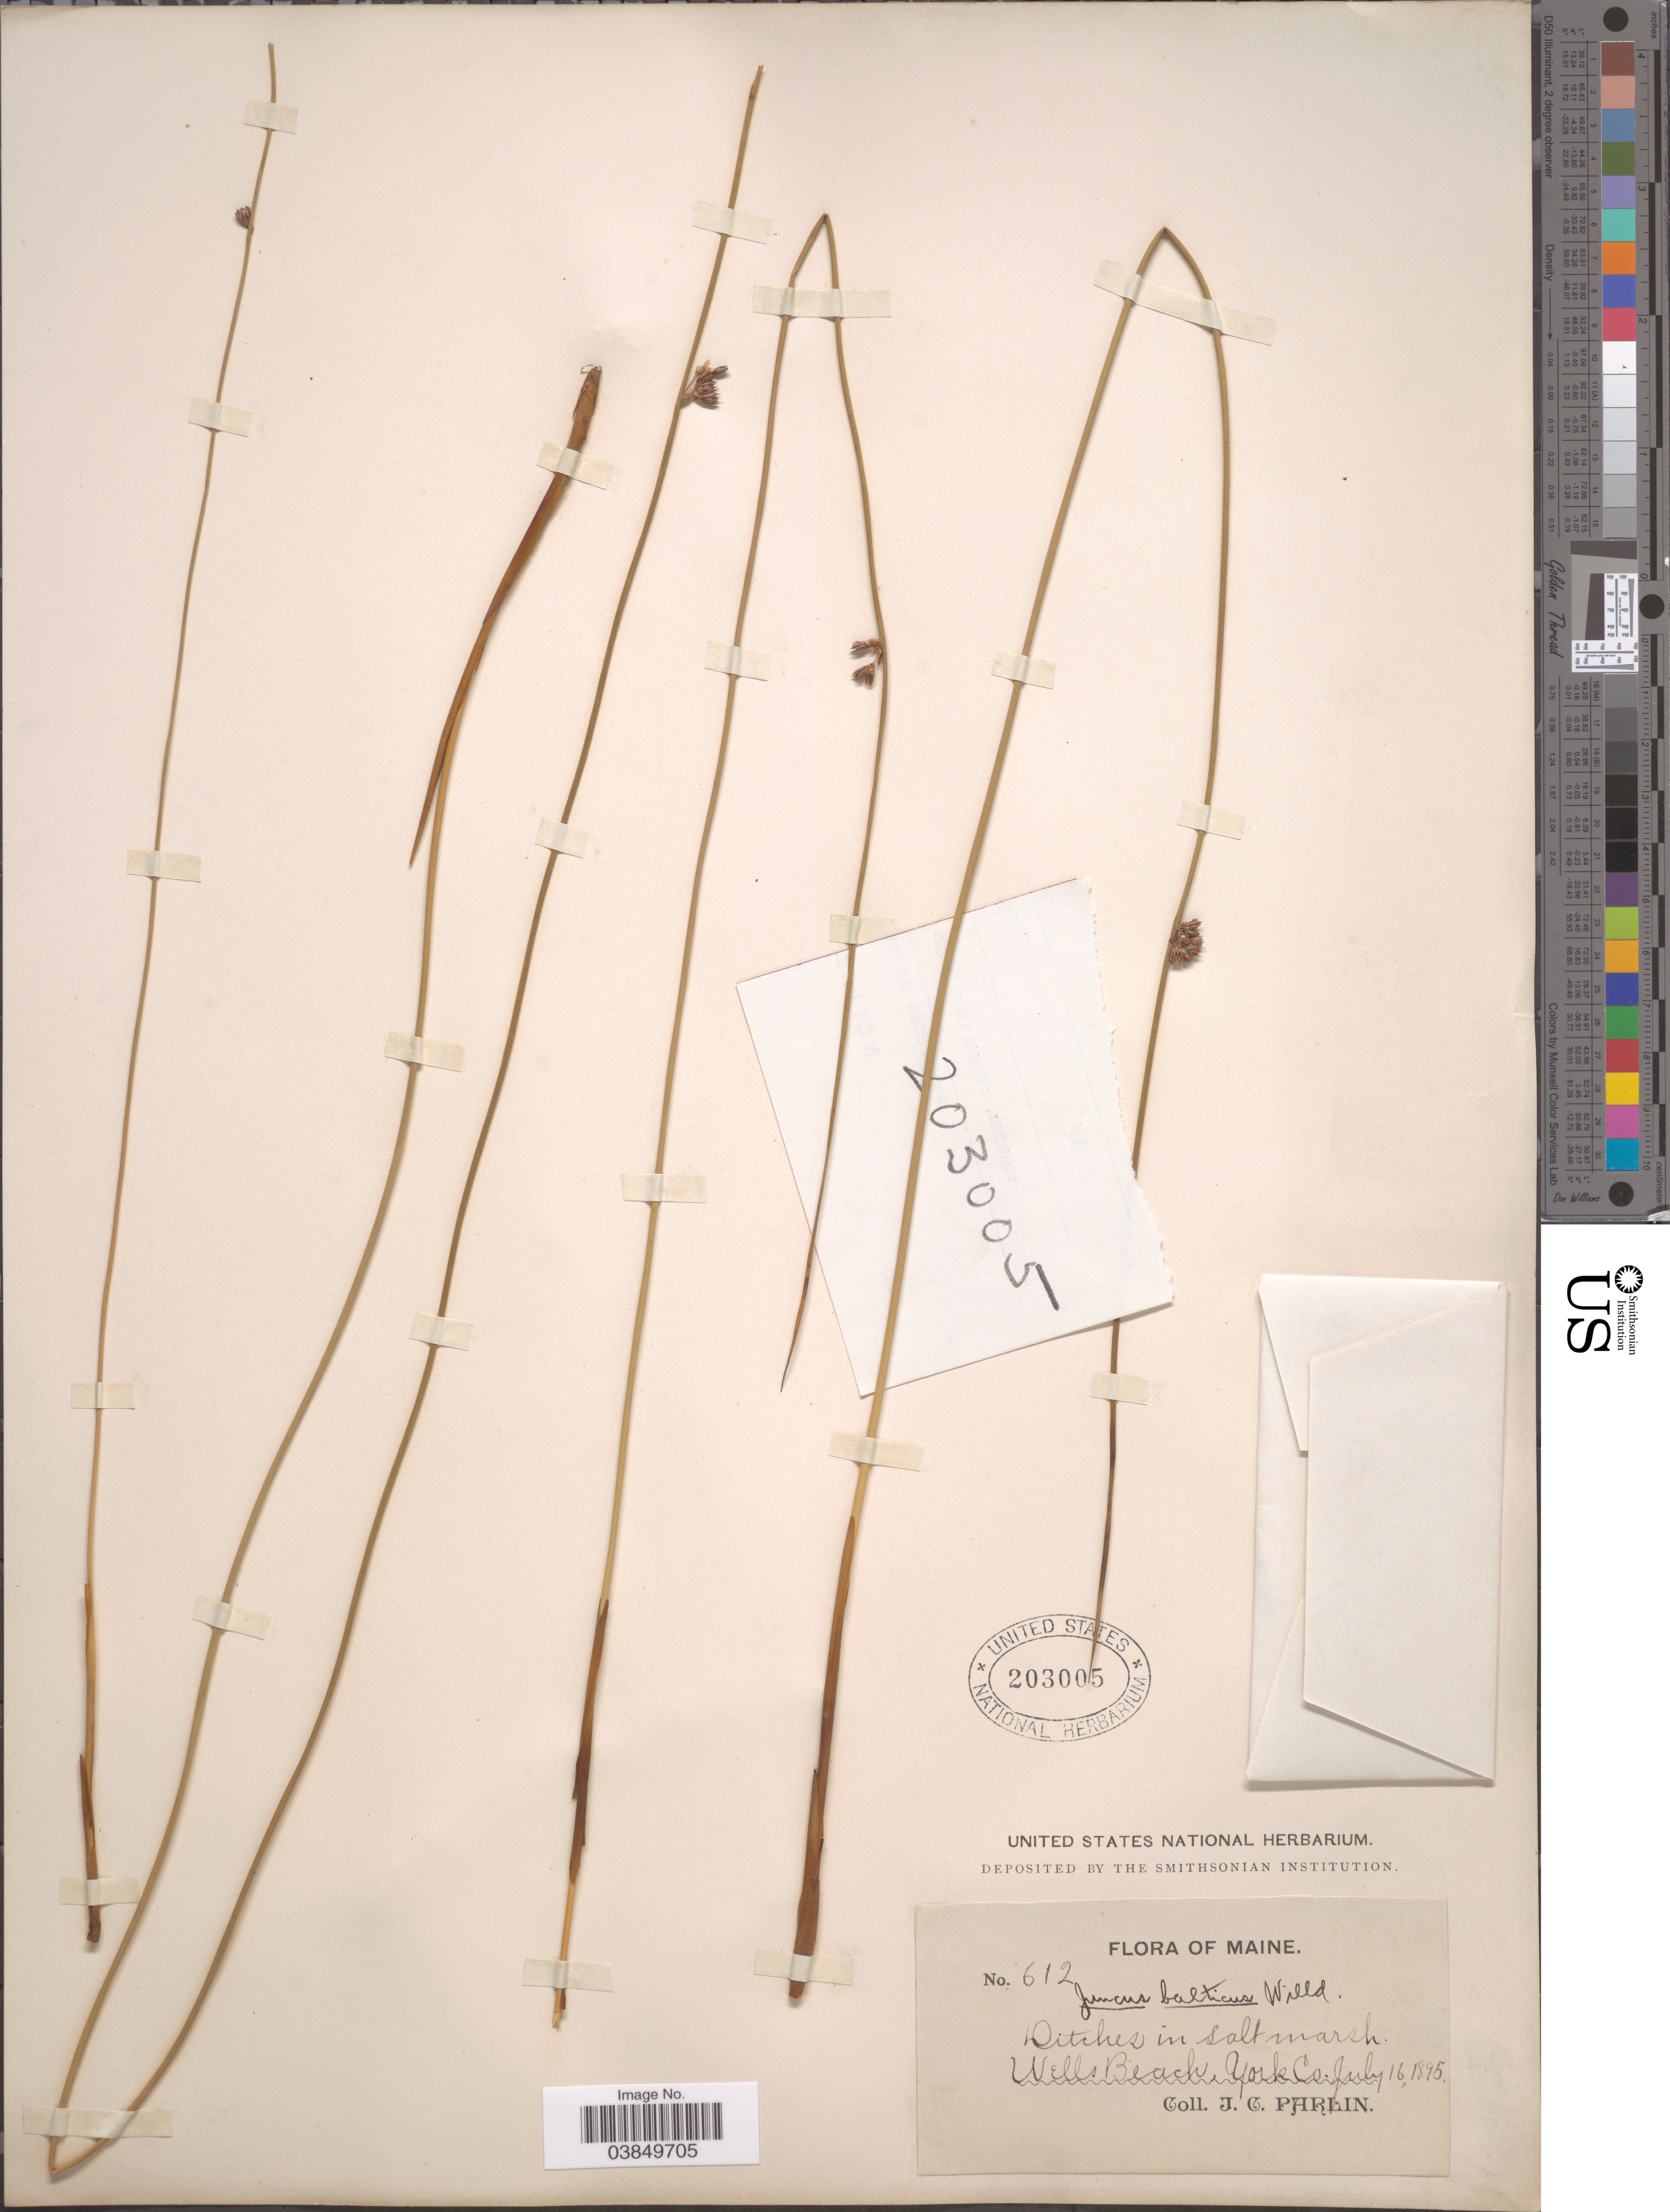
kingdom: Plantae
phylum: Tracheophyta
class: Liliopsida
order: Poales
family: Juncaceae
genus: Juncus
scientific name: Juncus balticus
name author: Willd.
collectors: J. Parlin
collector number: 612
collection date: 1895-07-16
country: United States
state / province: Maine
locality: Wells Beach, York Co.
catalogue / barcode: US 203005